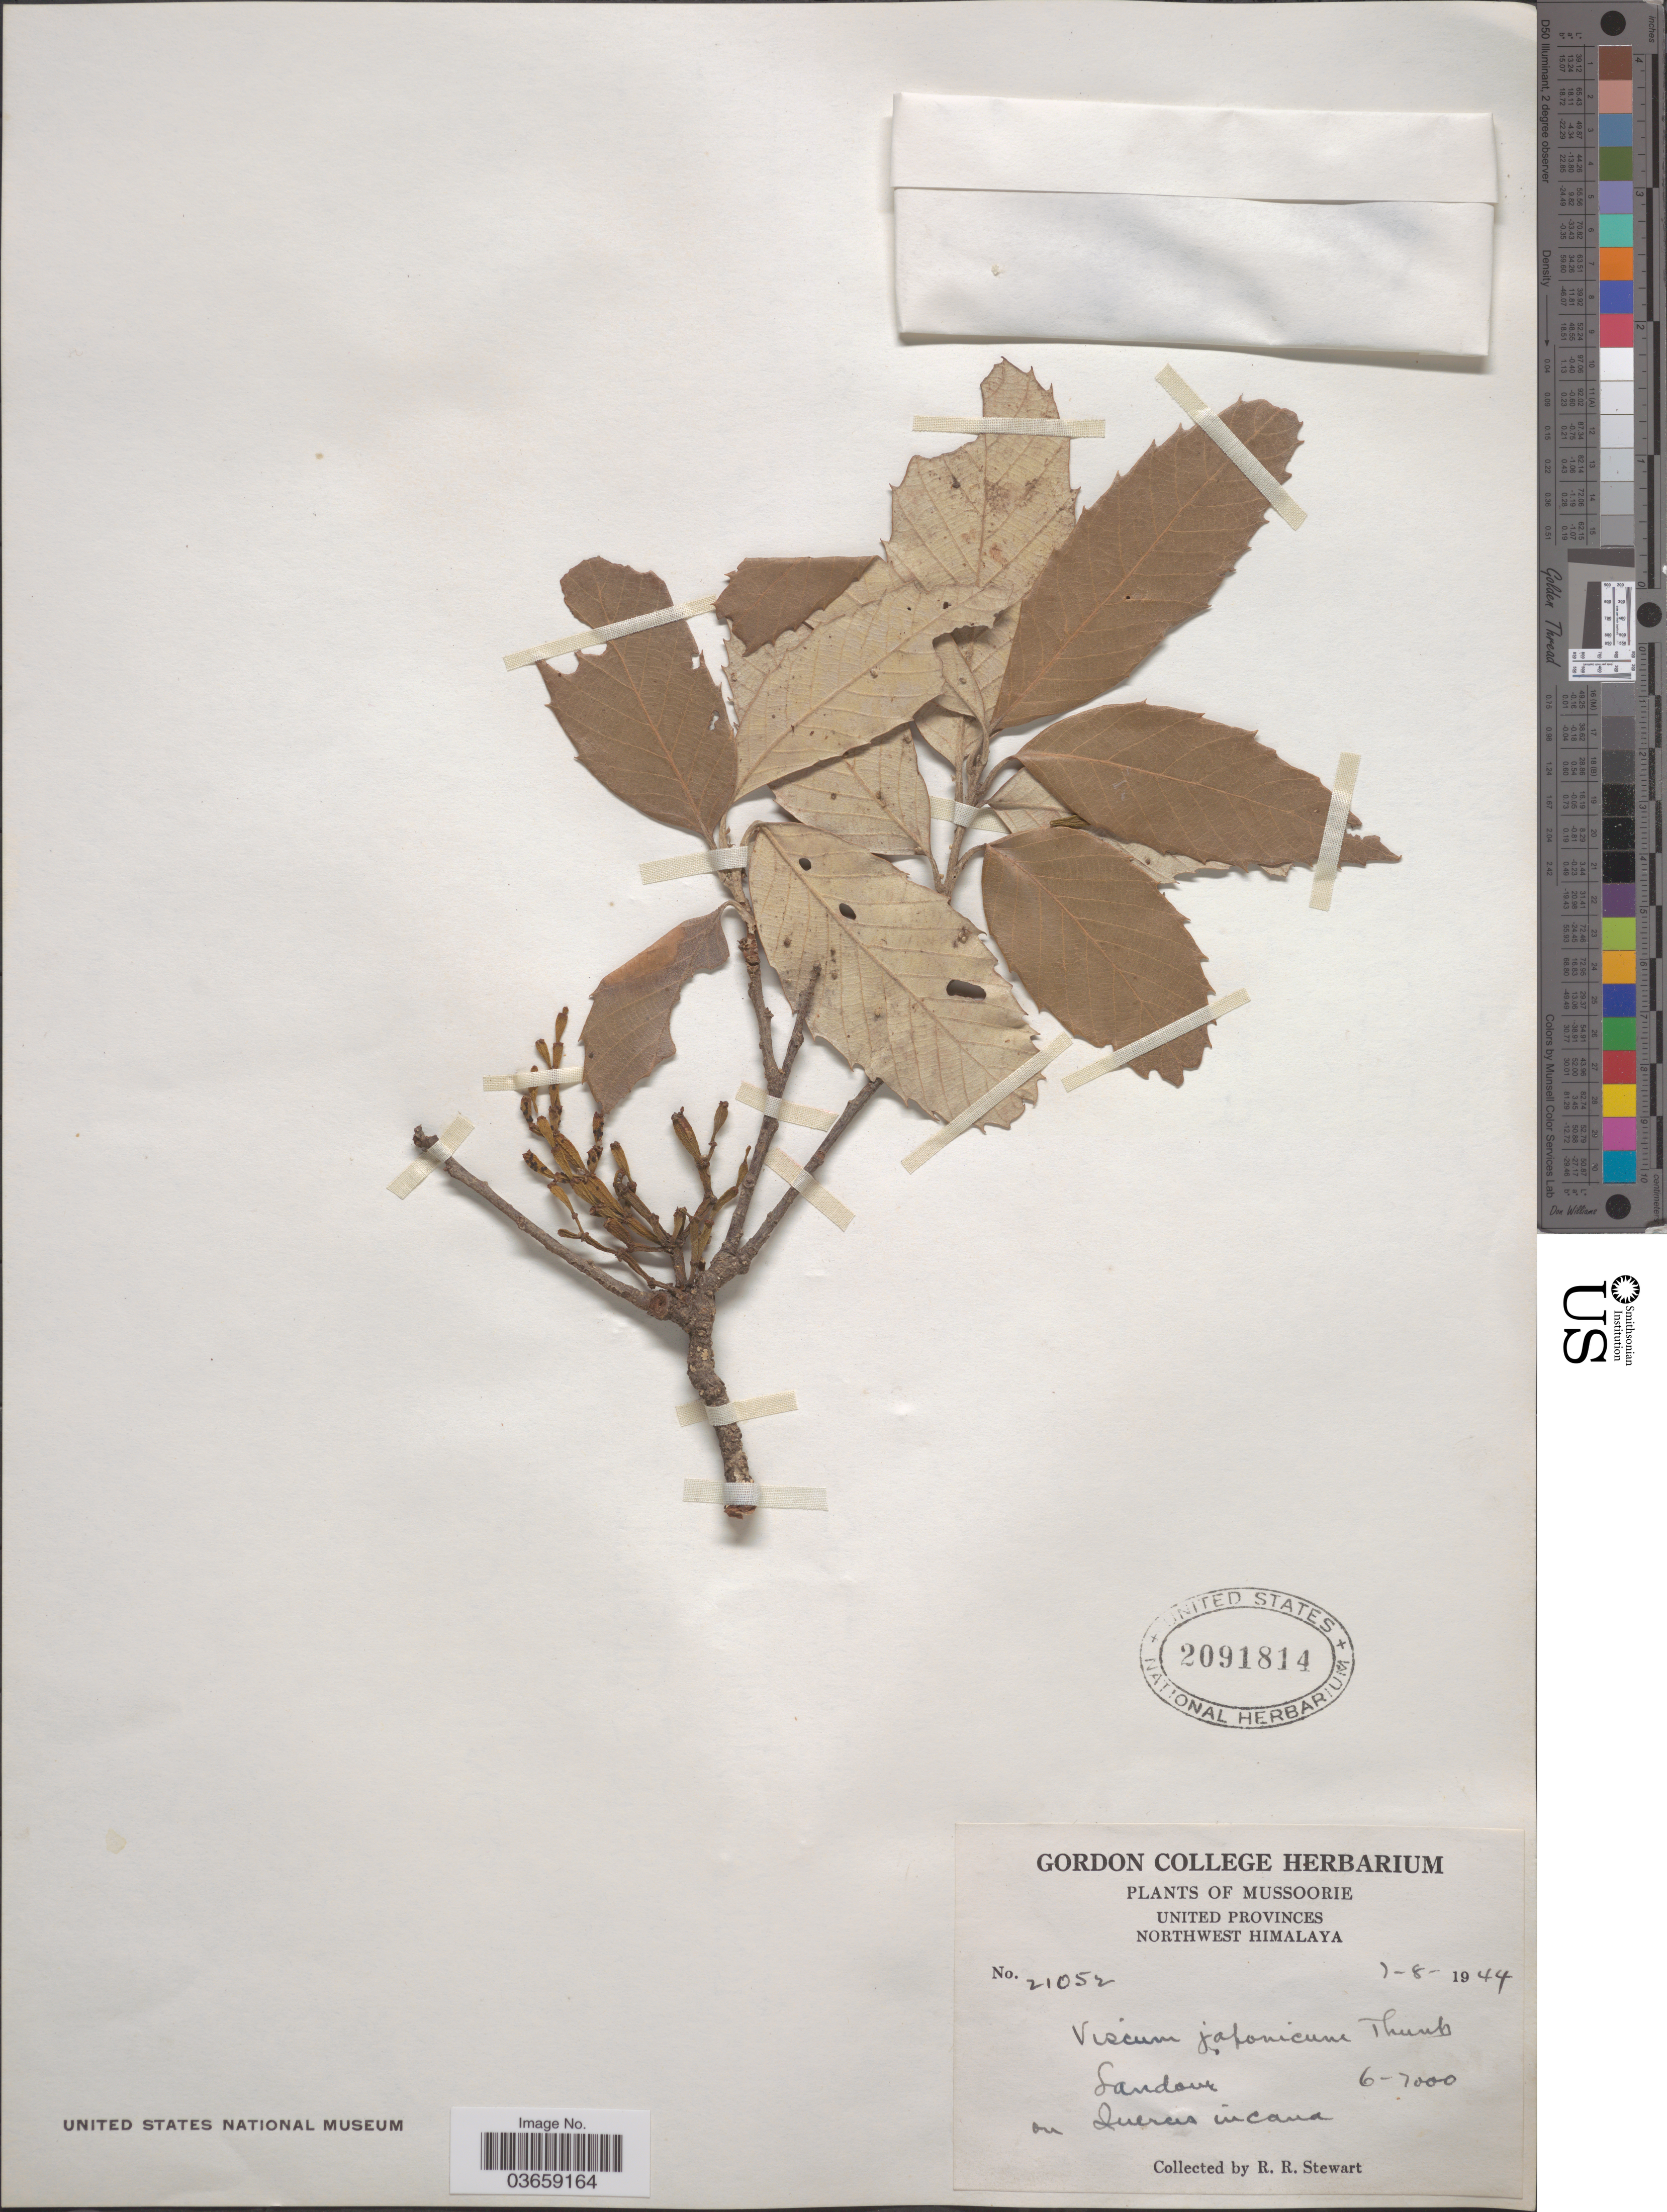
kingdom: Plantae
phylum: Tracheophyta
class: Magnoliopsida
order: Santalales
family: Viscaceae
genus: Viscum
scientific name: Viscum japonicum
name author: Thunb.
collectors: R. Stewart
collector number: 21052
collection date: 1944-08-07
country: India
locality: Mussoorie. United Provinces. Northwest Himalaya. Landour.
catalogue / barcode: US 2091814